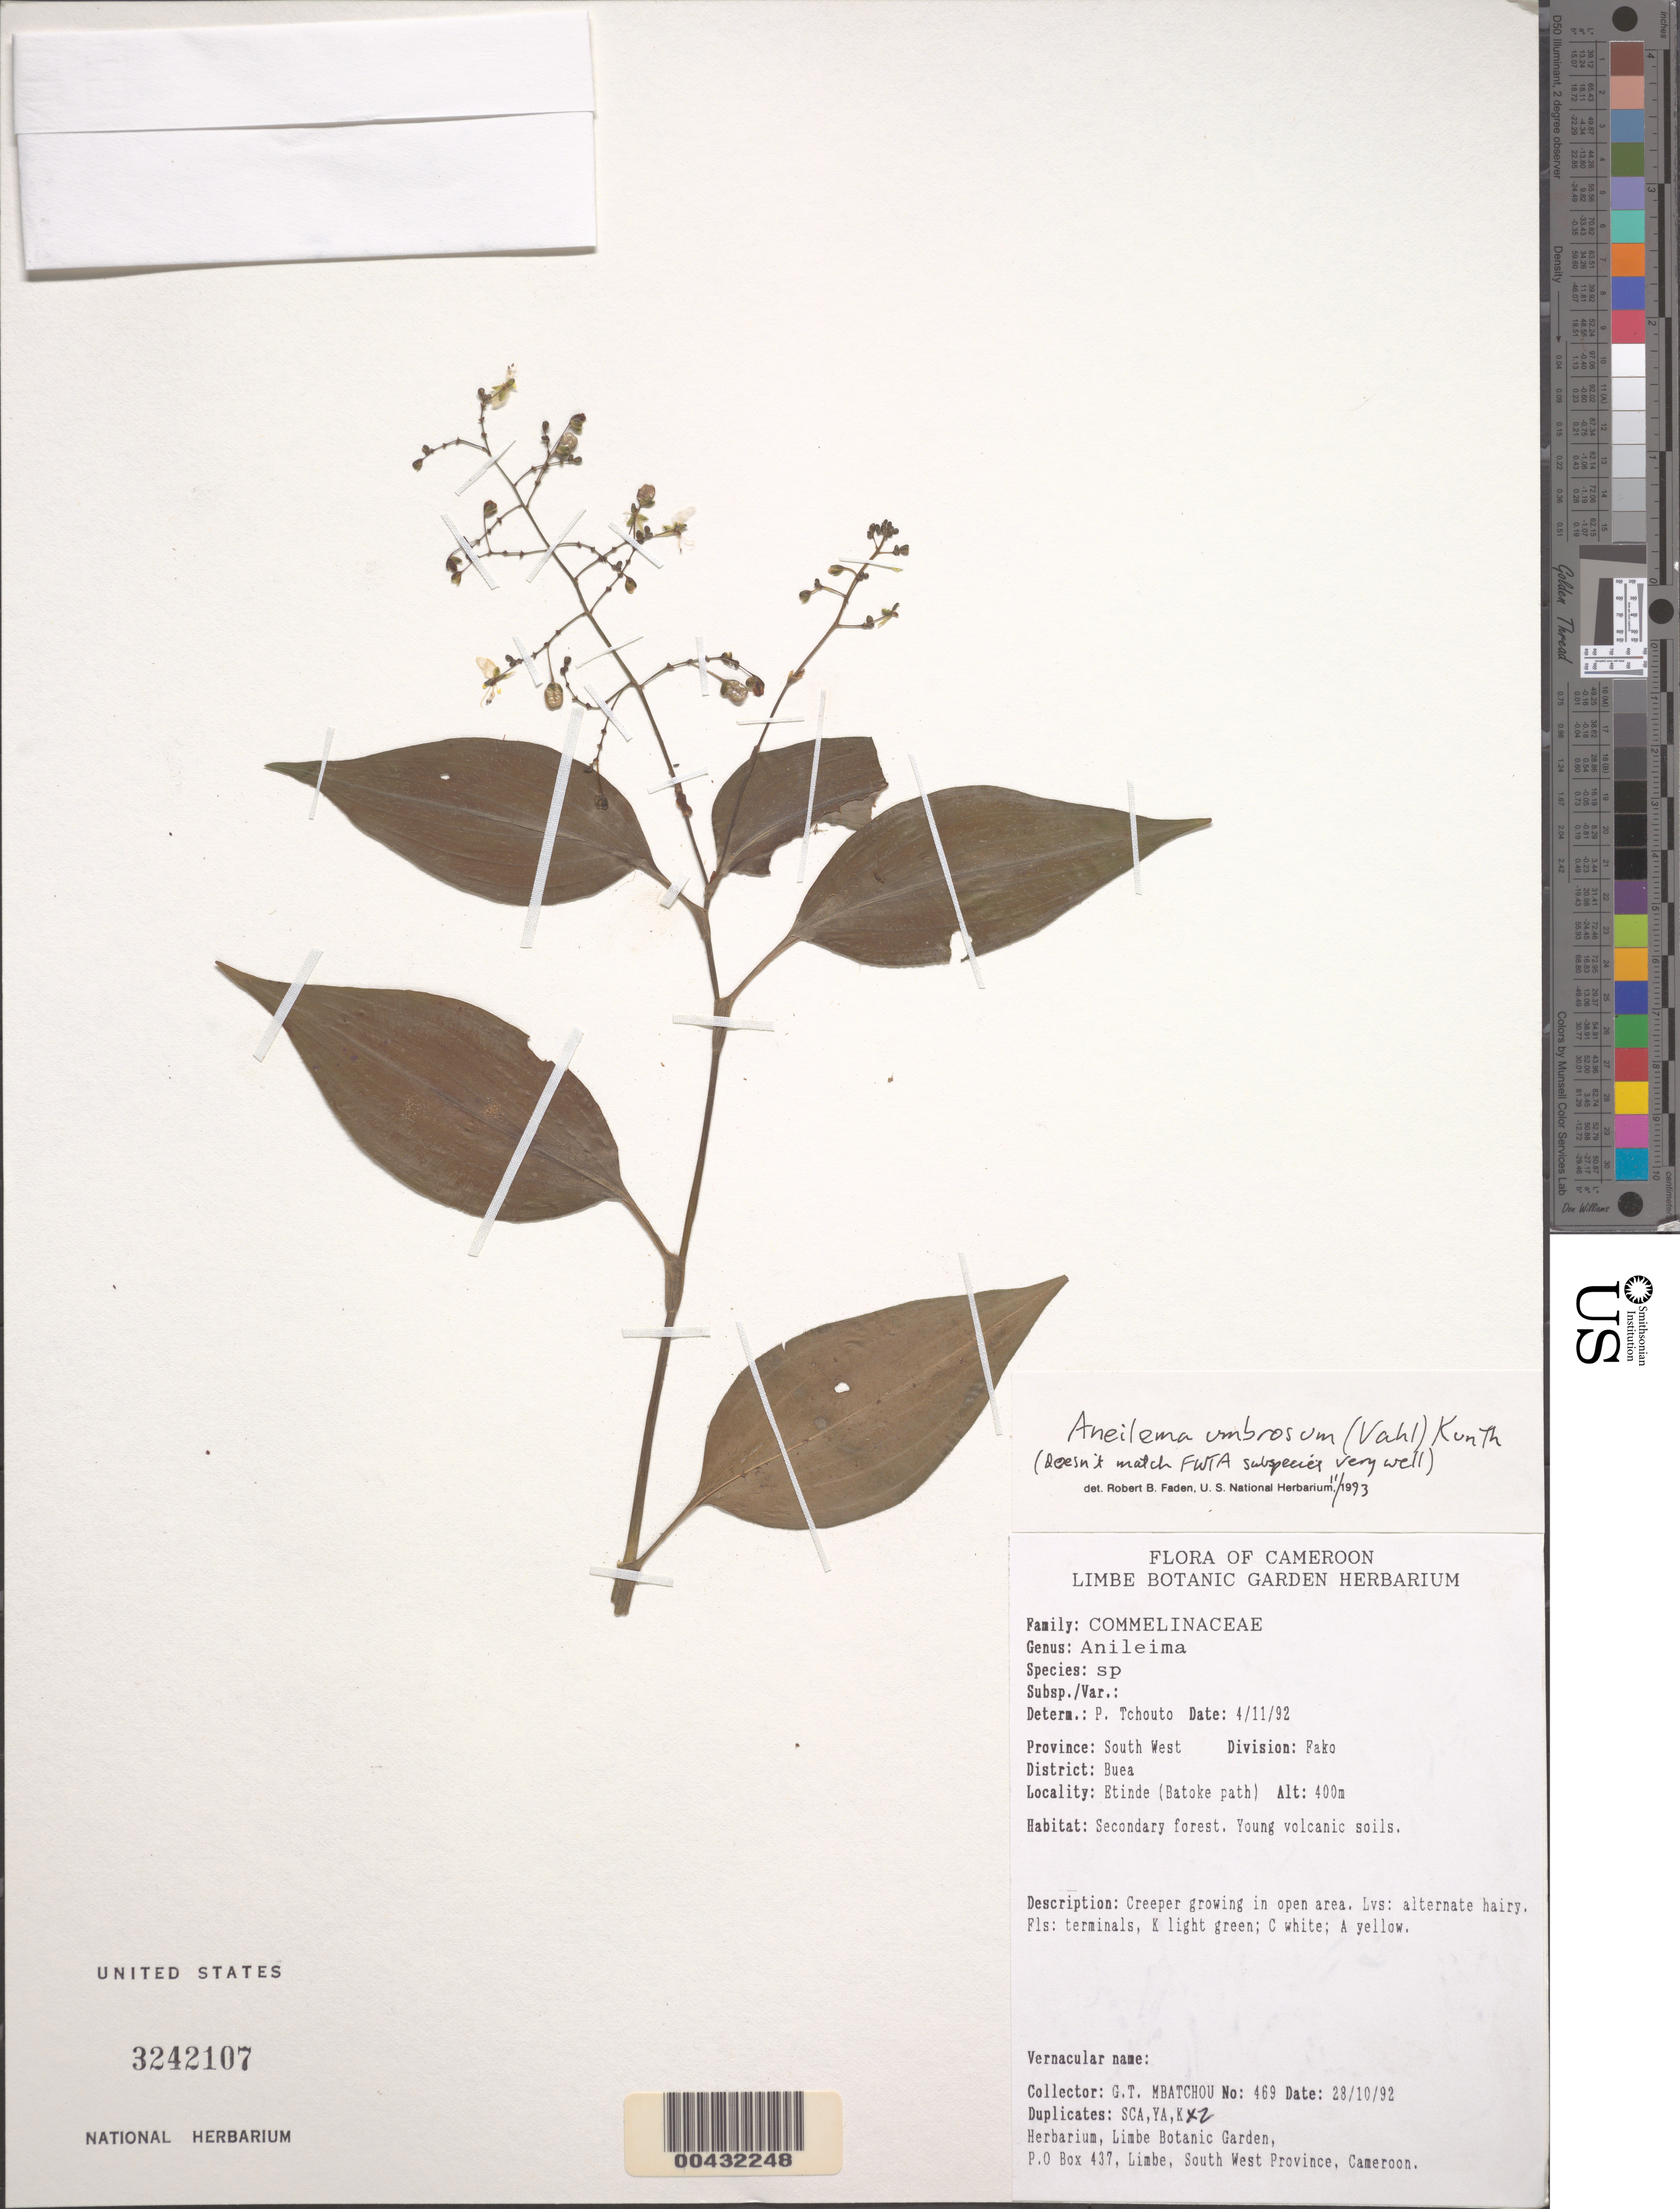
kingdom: Plantae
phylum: Tracheophyta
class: Liliopsida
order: Commelinales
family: Commelinaceae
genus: Aneilema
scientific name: Aneilema umbrosum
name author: (Vahl) Kunth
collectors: G. Mbatchou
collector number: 469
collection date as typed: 28 Oct 1992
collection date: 1992-10-28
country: Cameroon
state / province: Sud-Ouest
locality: Fako, buea, etinde(batoke path)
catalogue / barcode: US 3242107